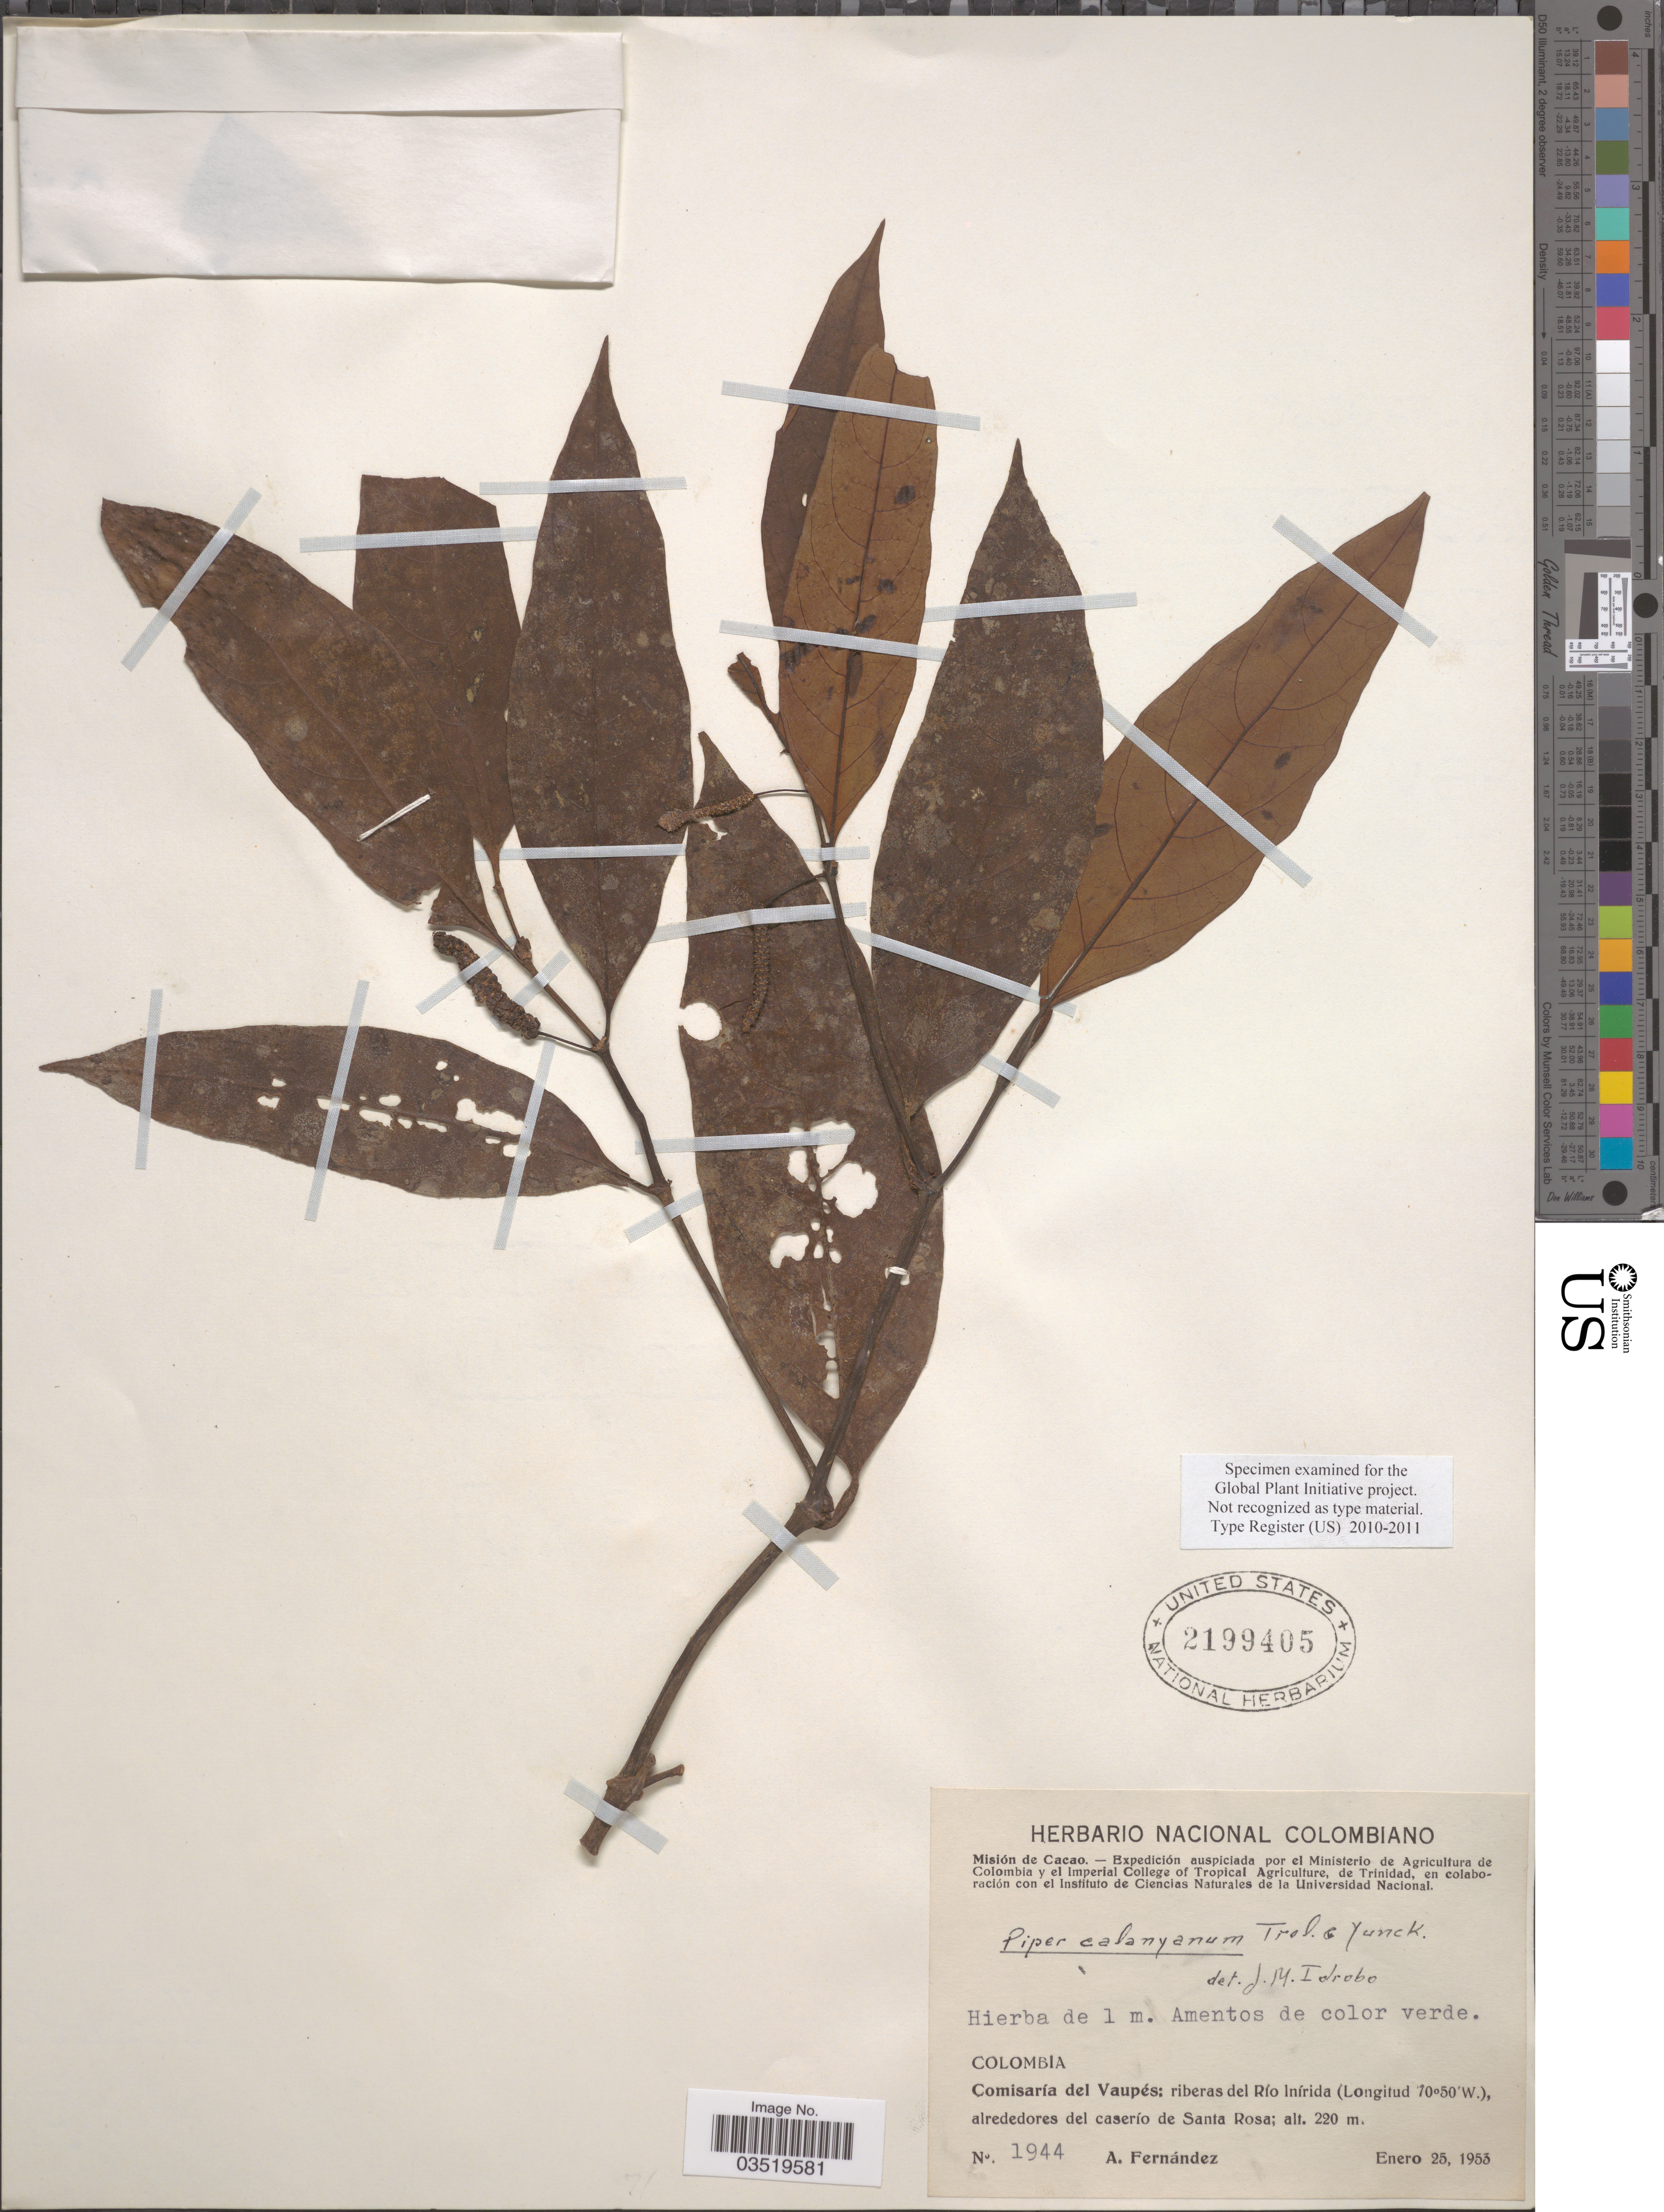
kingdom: Plantae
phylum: Tracheophyta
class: Magnoliopsida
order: Piperales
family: Piperaceae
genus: Piper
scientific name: Piper calanyanum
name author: Trel. & Yunck.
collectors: A. Fernández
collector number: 1944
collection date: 1953-01-25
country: Colombia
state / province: Vaupés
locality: Misión de Cacao [unsure placement] Comisaría del Vaupés: riberas del Río Inírida, alrededores del caserío de Santa Rosa.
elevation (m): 220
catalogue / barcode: US 2199405